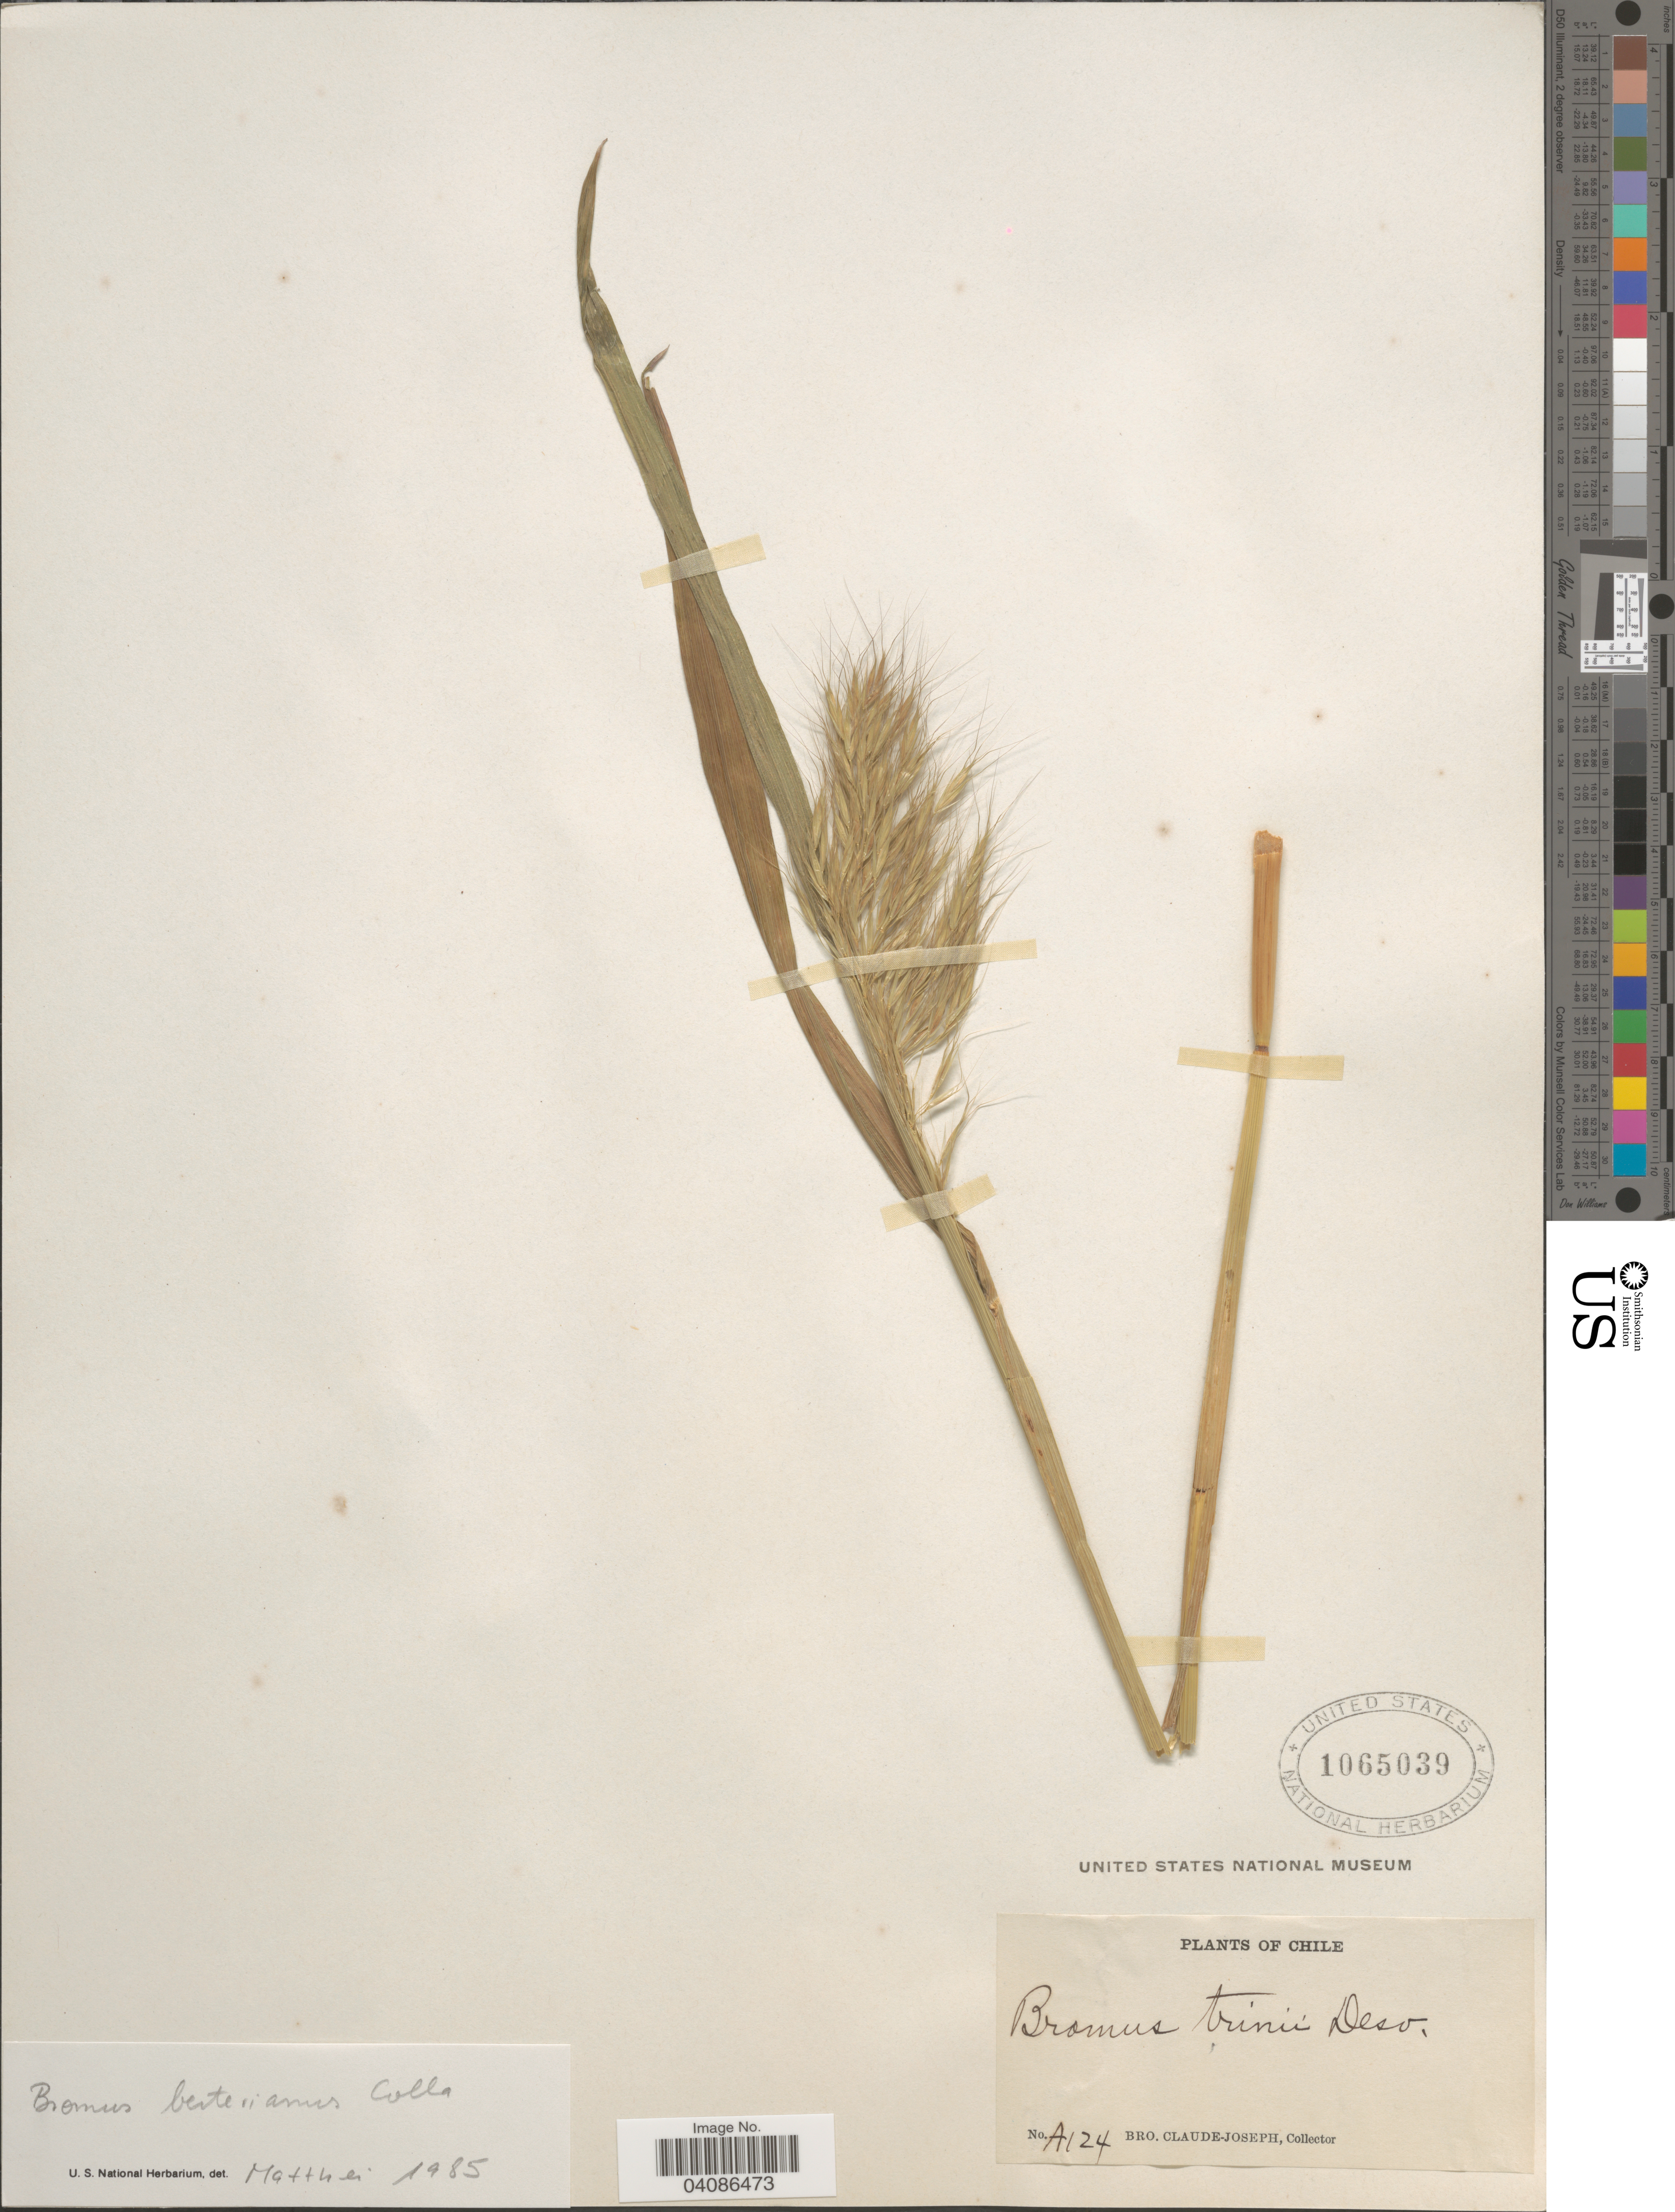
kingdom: Plantae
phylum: Tracheophyta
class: Liliopsida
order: Poales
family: Poaceae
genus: Bromus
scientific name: Bromus berteroanus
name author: Colla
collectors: Bro. Claude-Joseph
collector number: A124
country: Chile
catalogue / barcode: US 1065039